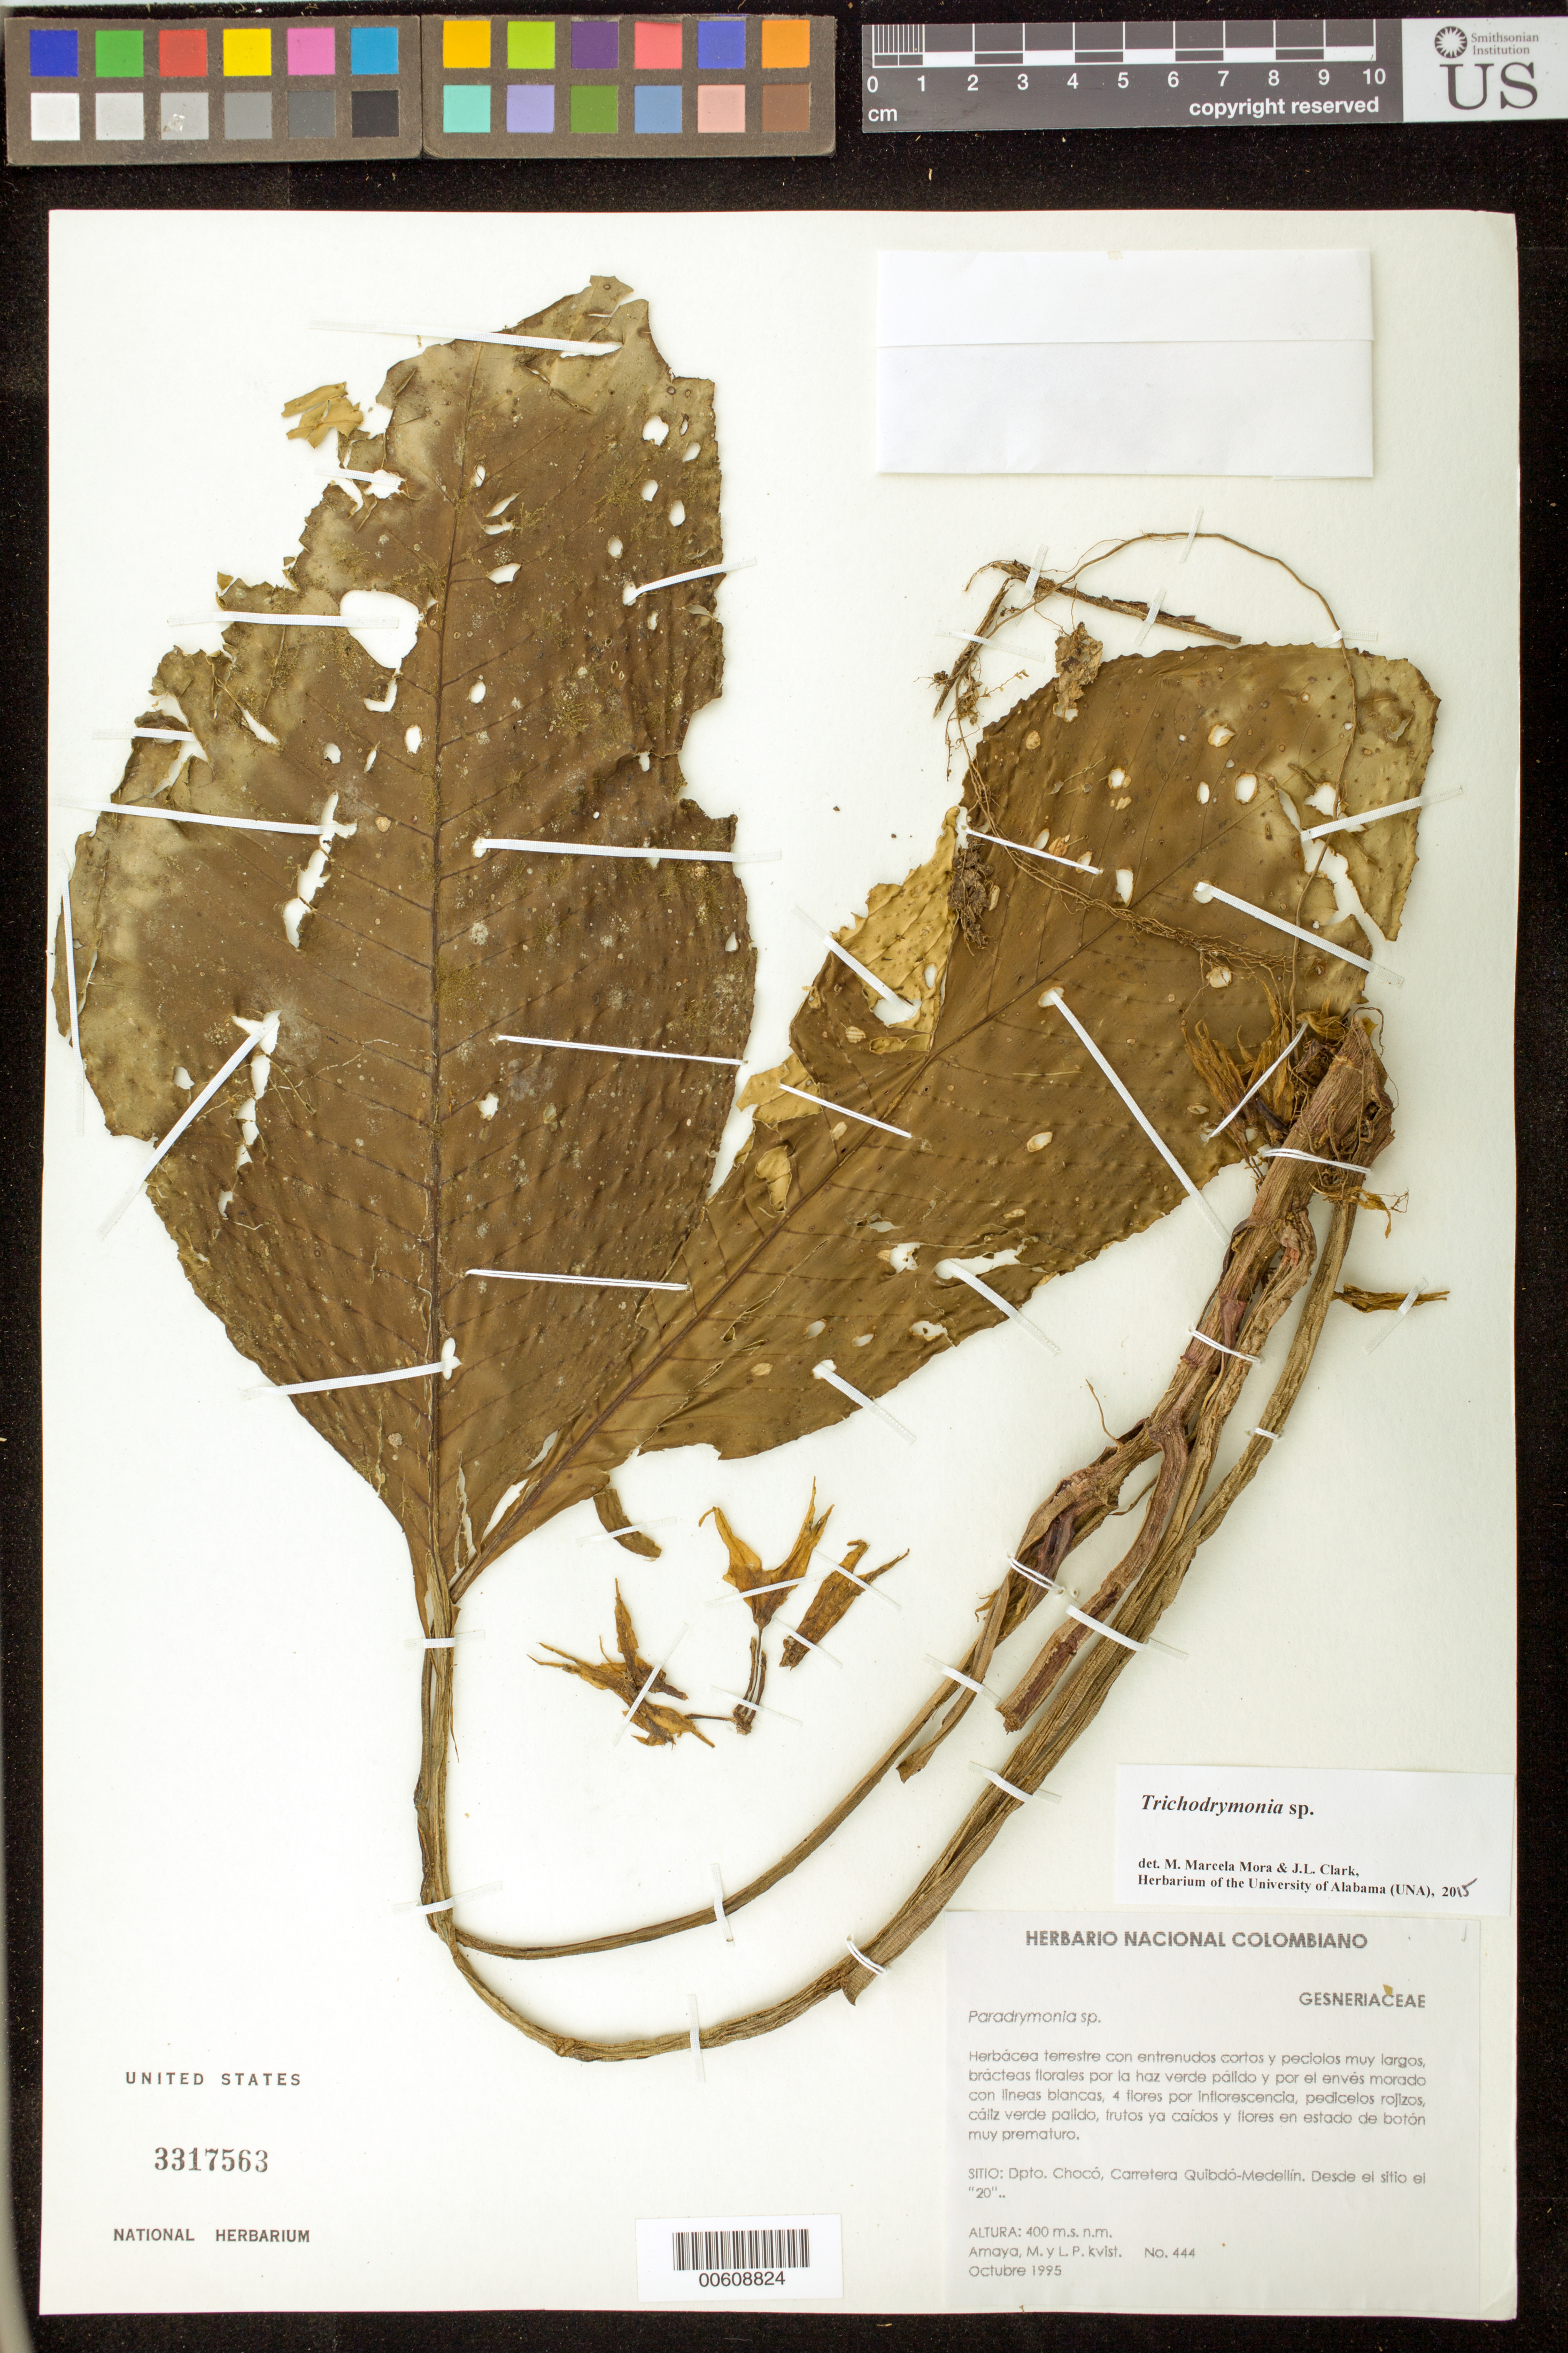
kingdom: Plantae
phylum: Tracheophyta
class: Magnoliopsida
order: Lamiales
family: Gesneriaceae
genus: Trichodrymonia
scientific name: Trichodrymonia sp.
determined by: Mora, M. M.; Clark, J. L.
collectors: M. Amaya & L. P. Kvist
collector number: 444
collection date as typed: Oct 1995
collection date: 1995-10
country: Colombia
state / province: Chocó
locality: Carretera Quibdó-Medellín; desde el sitio el "20"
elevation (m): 400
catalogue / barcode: US 3317563